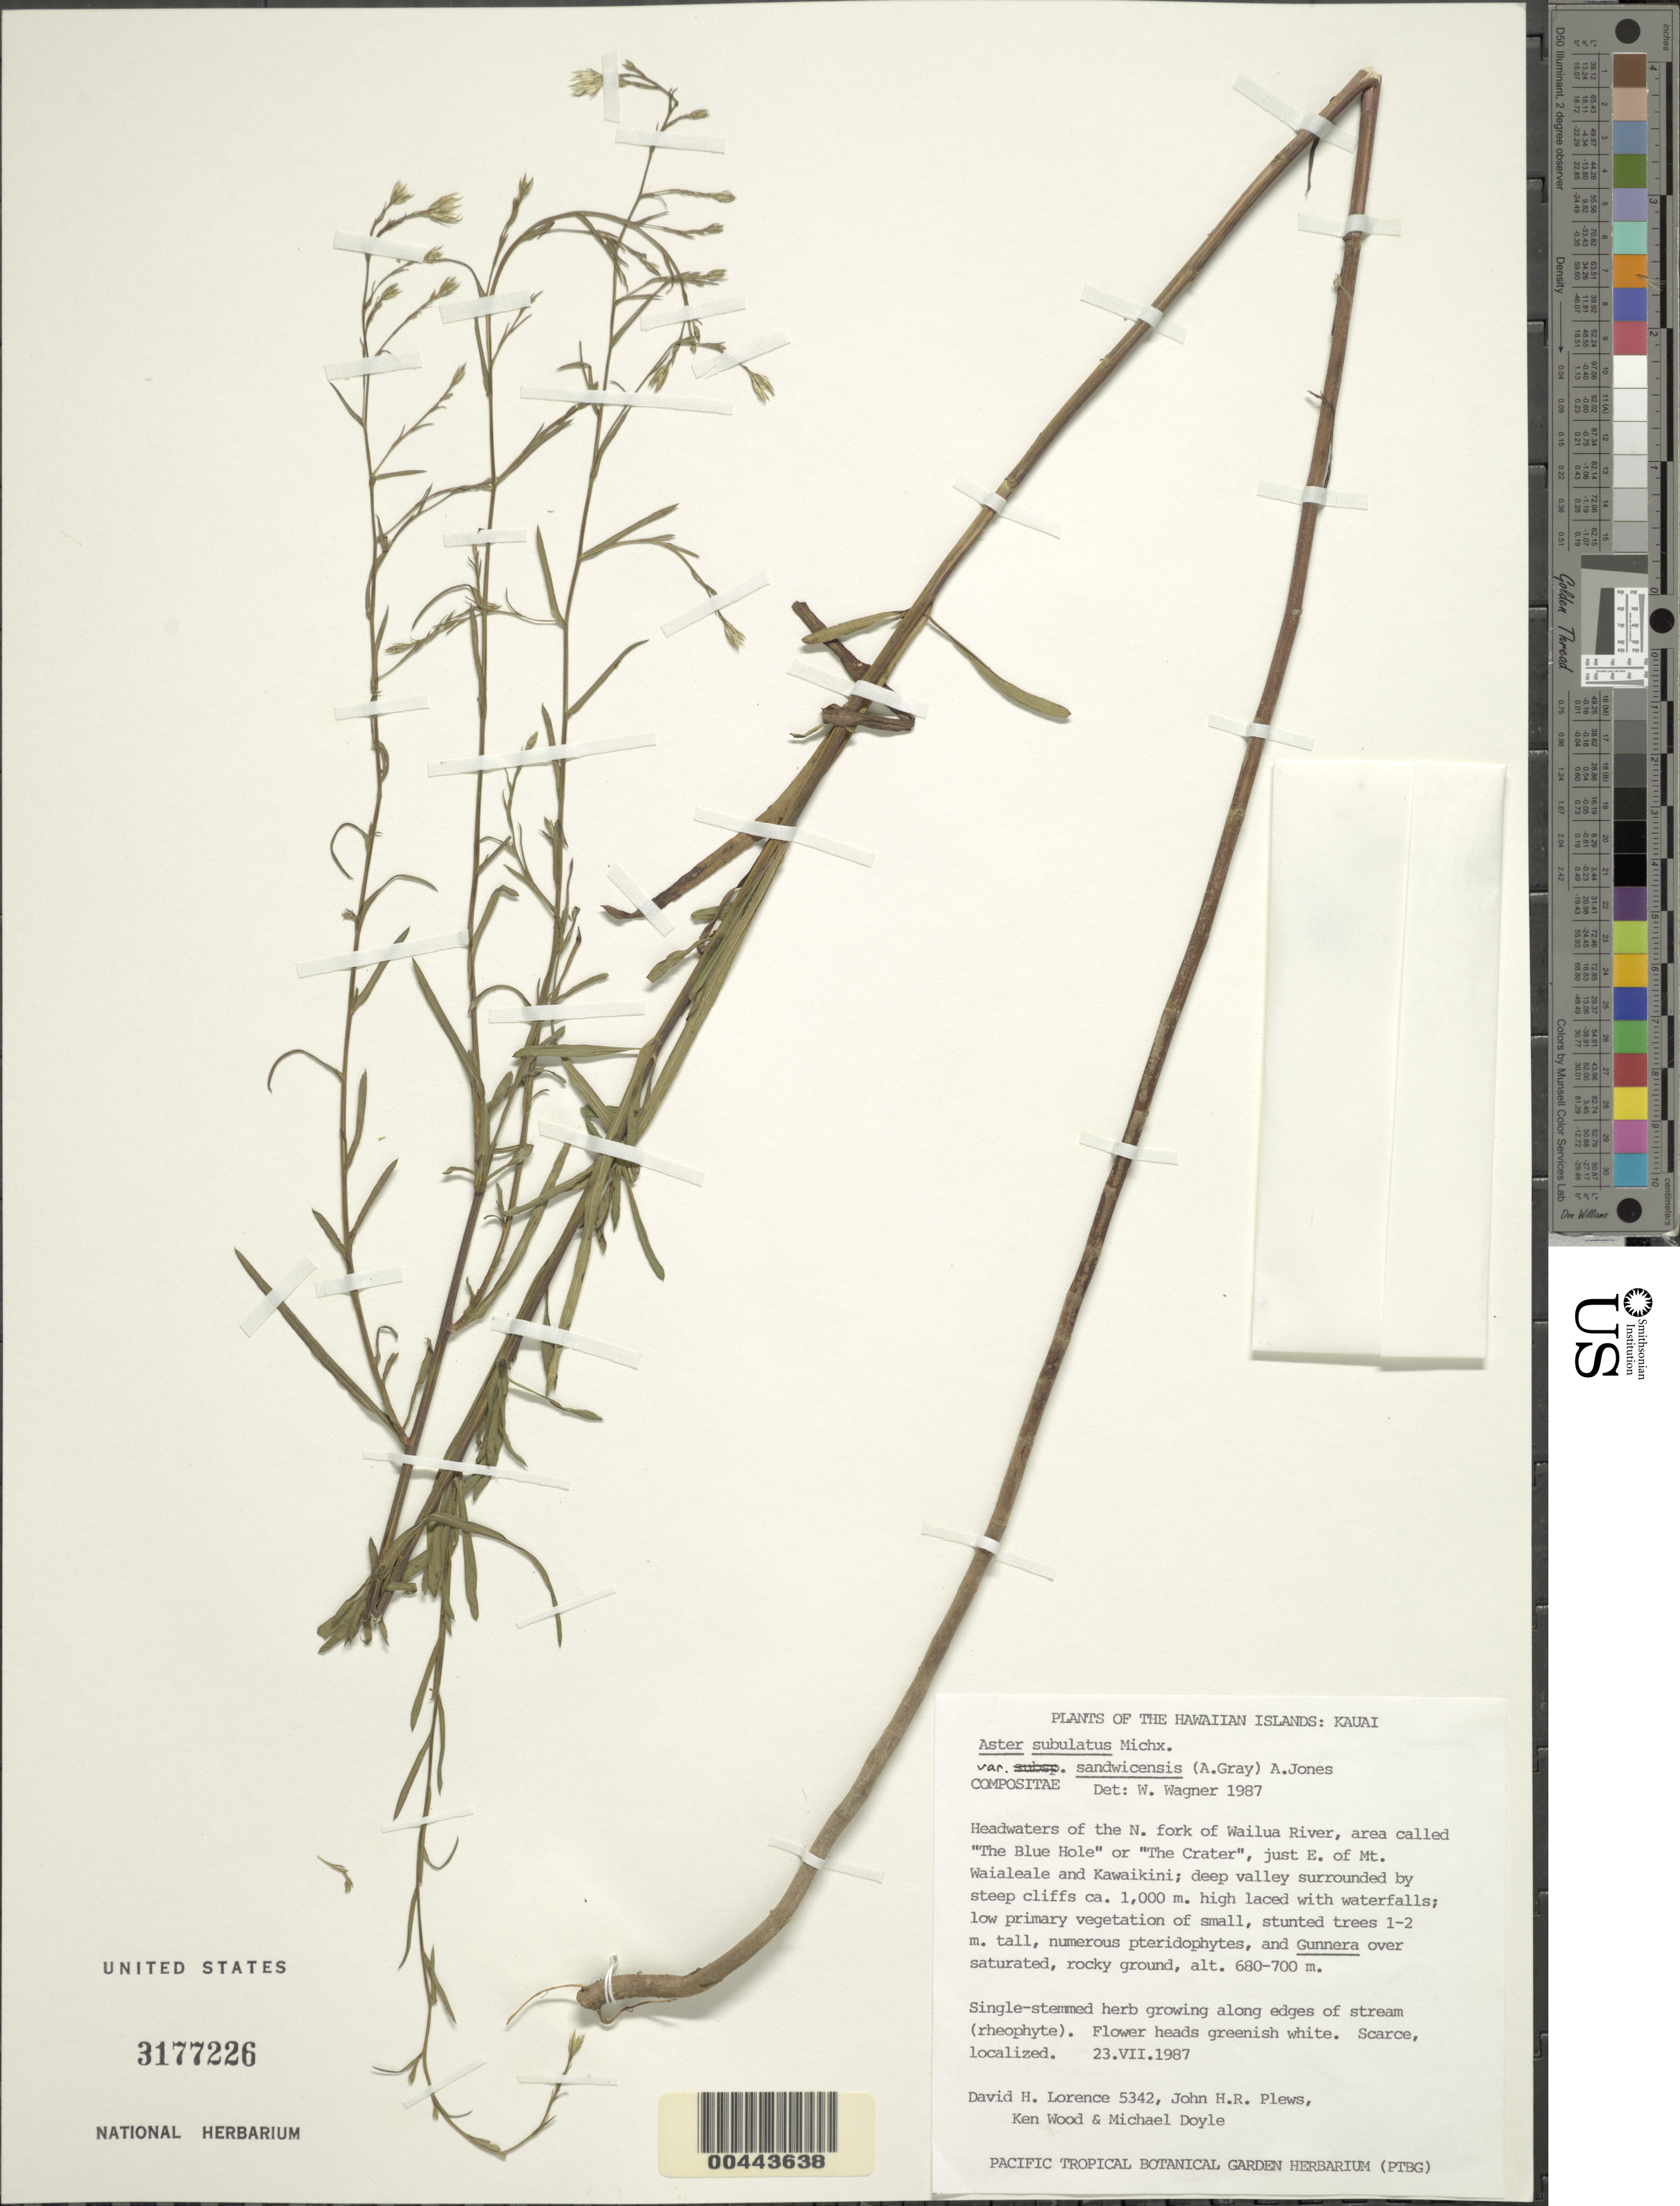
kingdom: Plantae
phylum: Tracheophyta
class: Magnoliopsida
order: Asterales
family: Asteraceae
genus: Symphyotrichum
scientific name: Symphyotrichum expansum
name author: (Poepp. ex Spreng.) G.L. Nesom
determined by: Wagner, W. L., (BOT), Smithsonian Institution - National Museum of Natural History (UNITED STATES)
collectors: D. Lorence, J. Plews, K. Wood & M. Doyle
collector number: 5342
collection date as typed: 23 Jul 1987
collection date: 1987-07-23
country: United States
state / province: Hawaii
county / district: Kauai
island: Kaua'i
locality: Hdwtrs of the N fork of Wailua River, area called The Blue Hole or The Crater, just E of Mt. Waialeale and Kawaikini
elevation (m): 680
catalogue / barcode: US 3177226